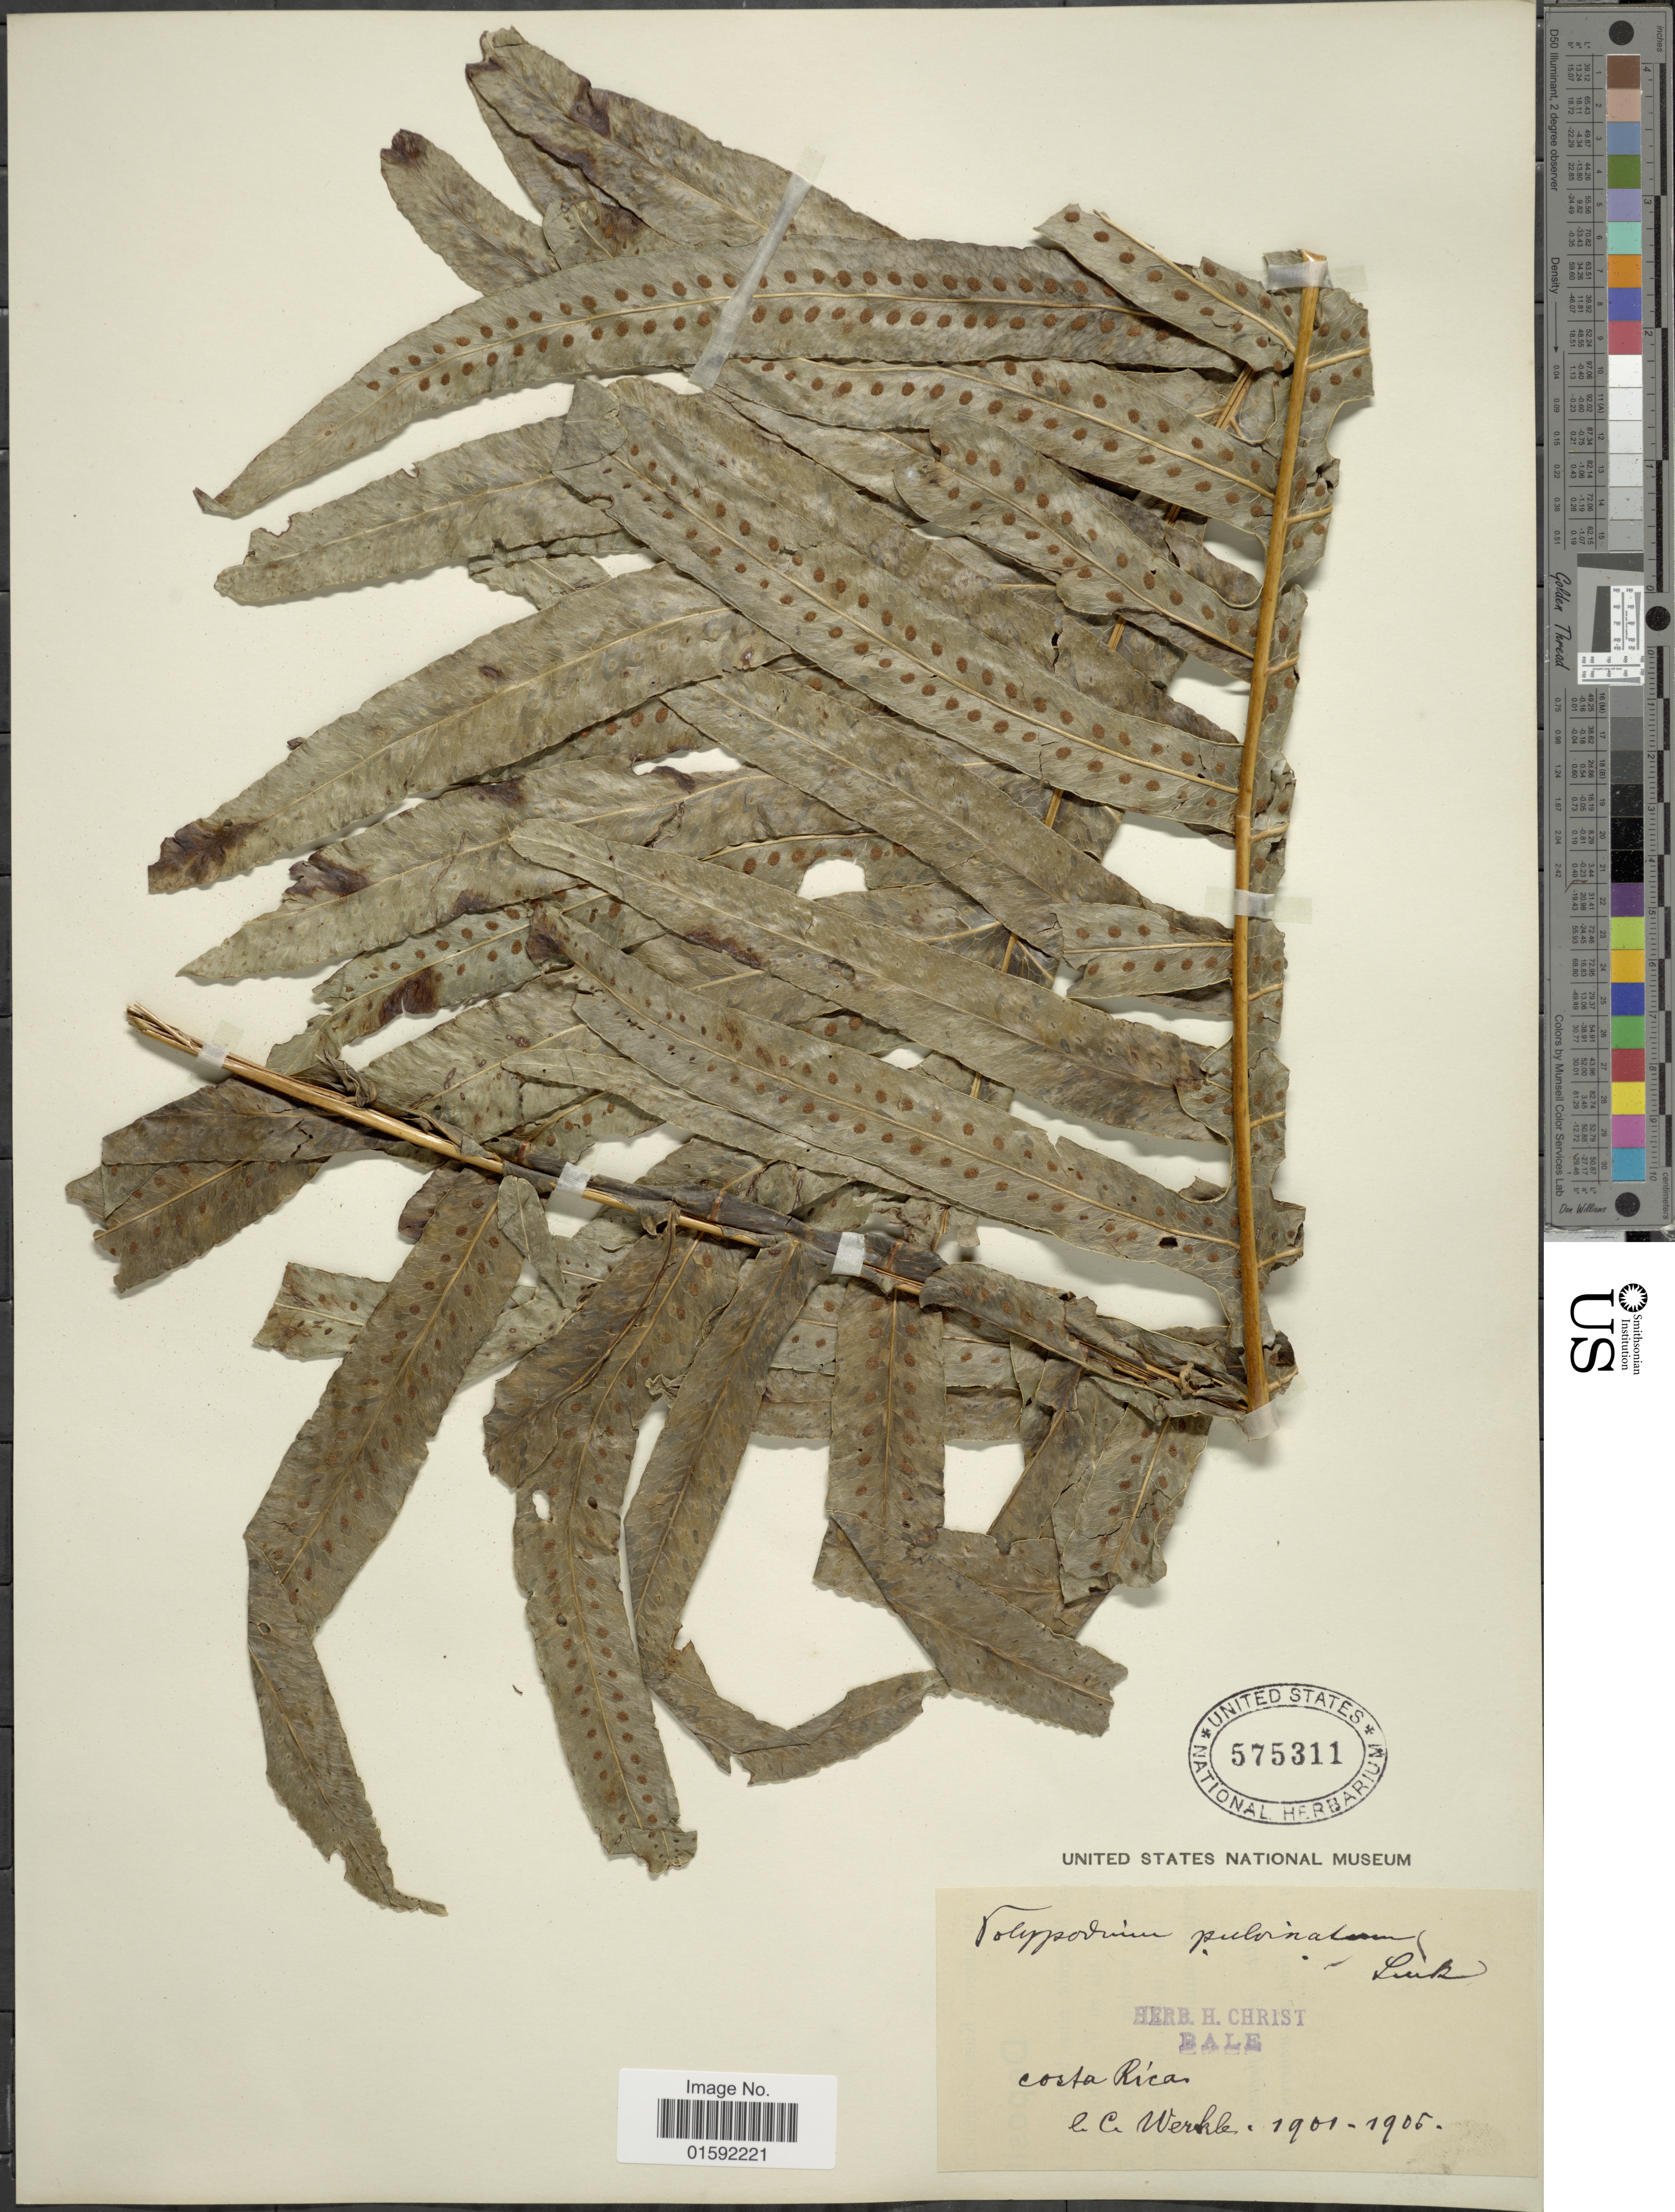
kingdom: Plantae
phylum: Tracheophyta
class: Polypodiopsida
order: Polypodiales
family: Polypodiaceae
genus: Phlebodium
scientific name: Phlebodium pseudoaureum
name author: (Cav.) Lellinger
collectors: C. C Wercklé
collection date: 1901/1905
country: Costa Rica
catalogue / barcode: US 575311